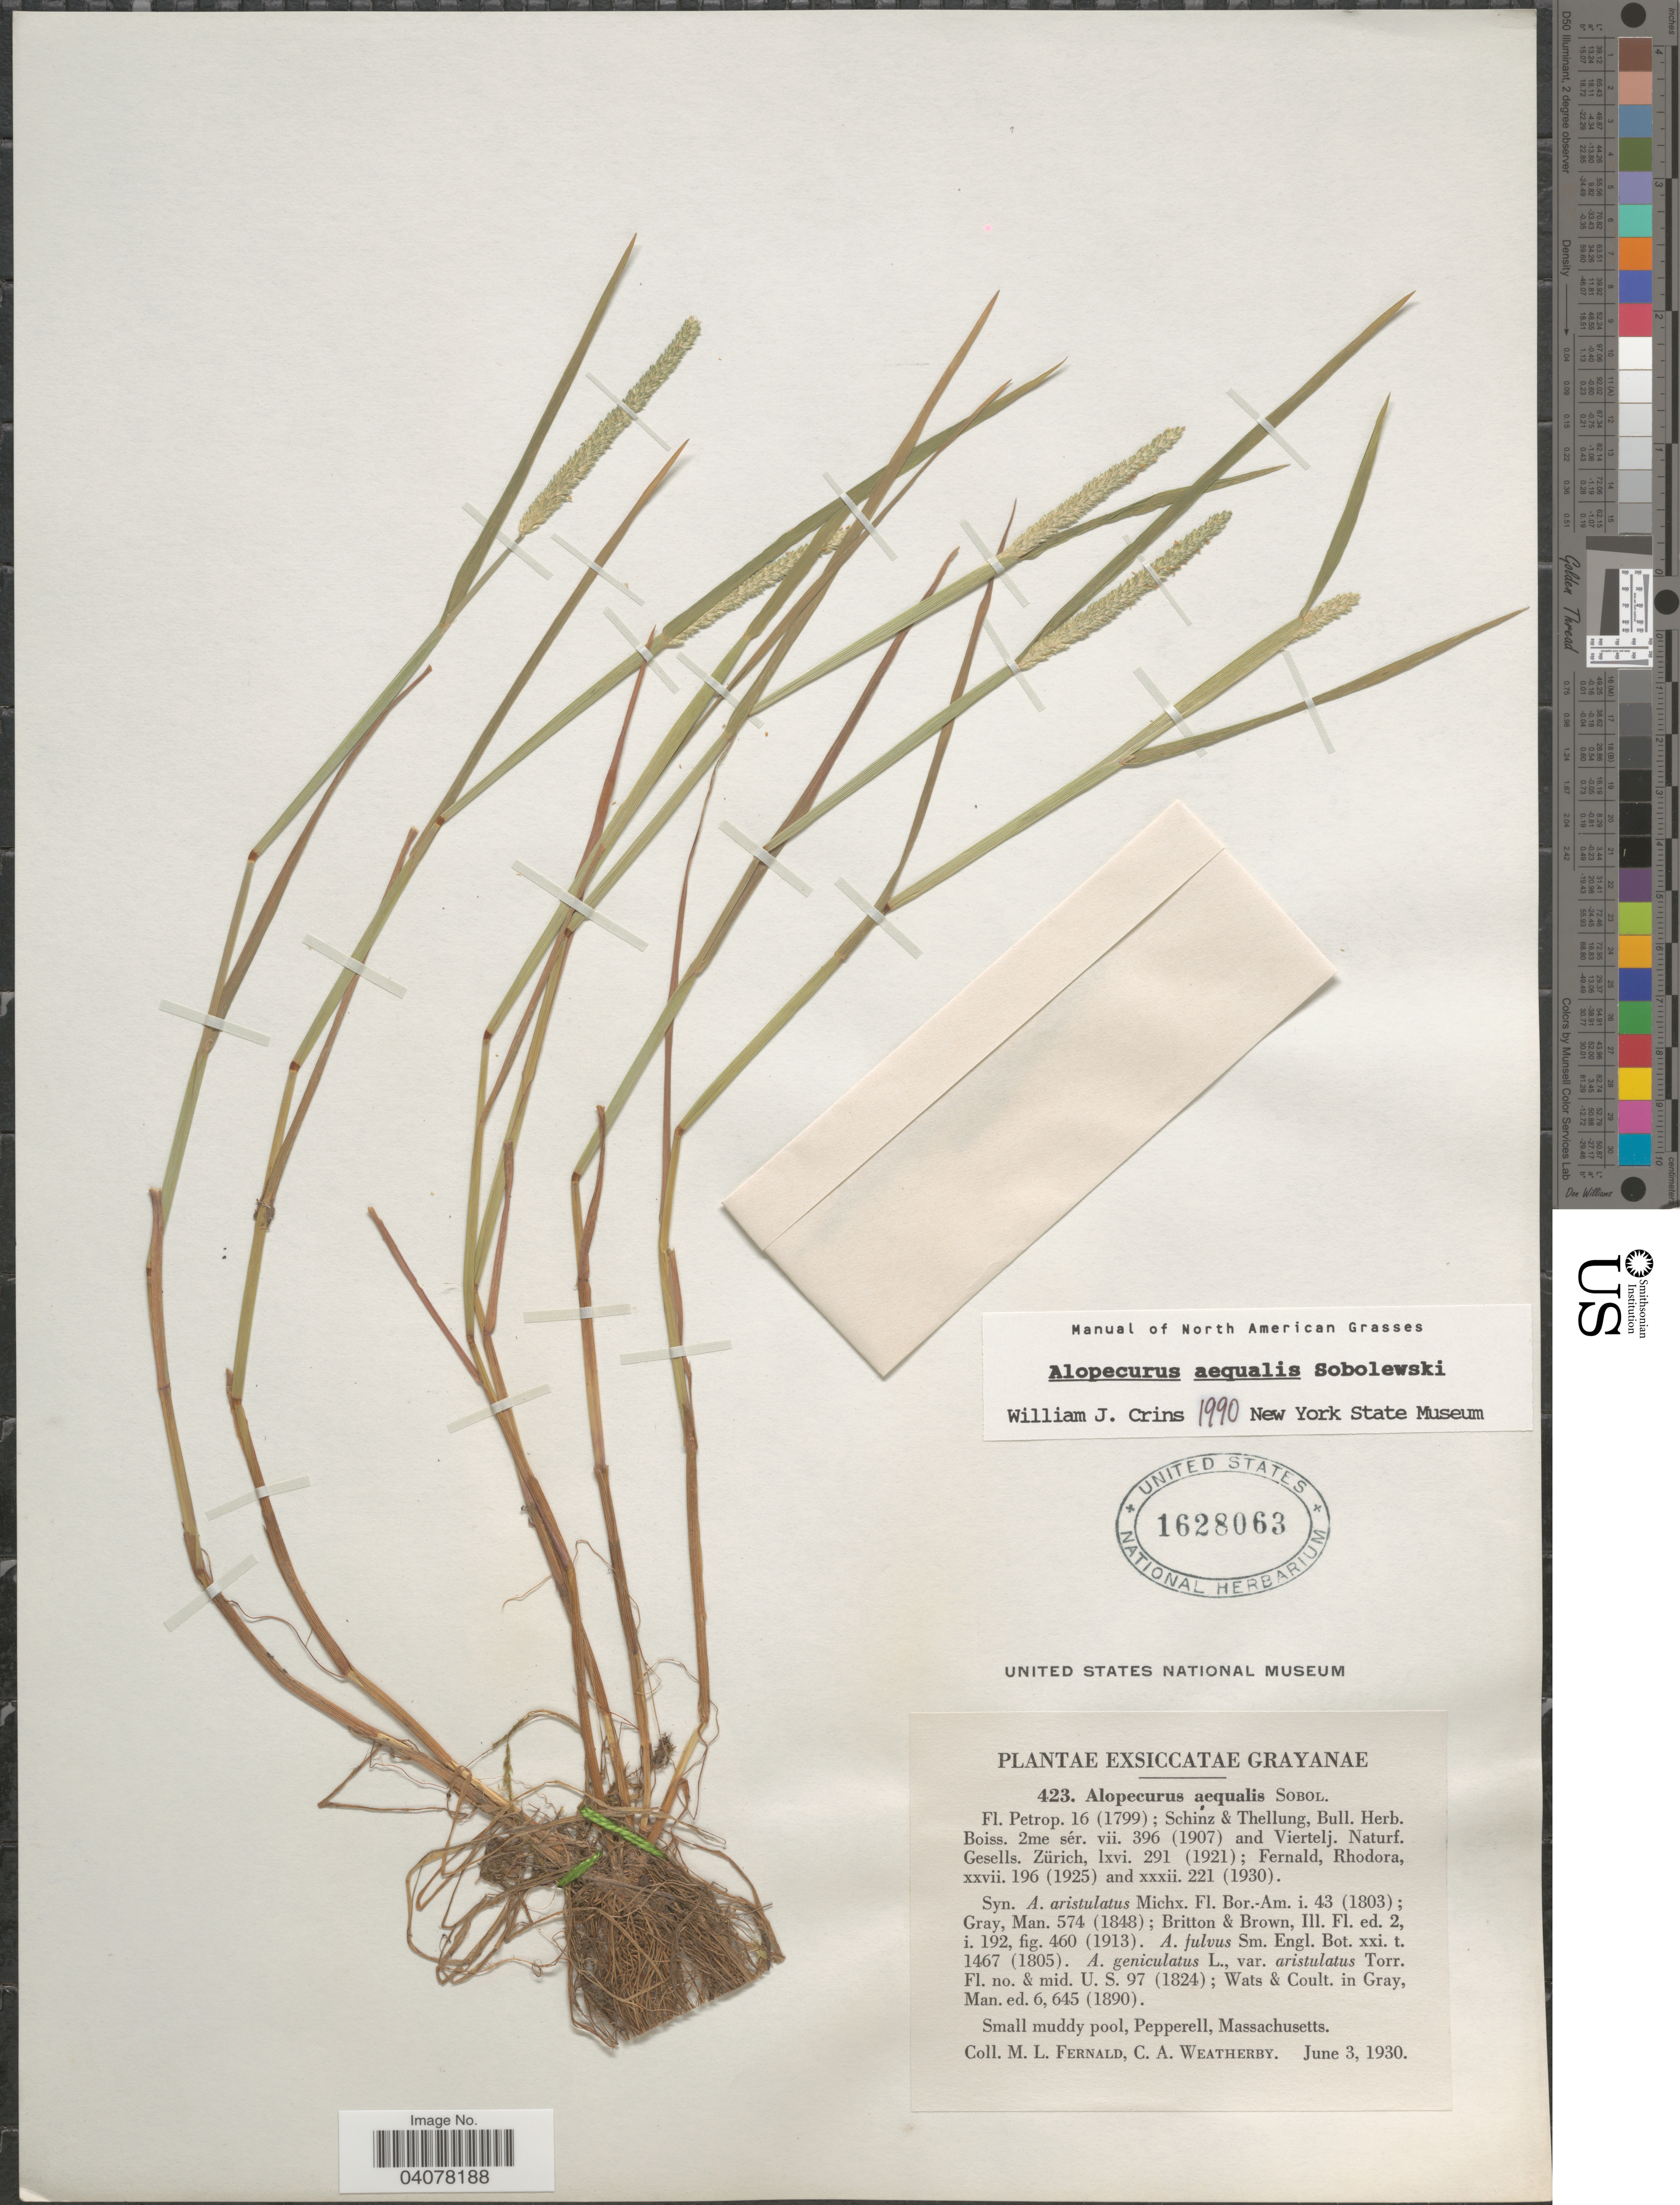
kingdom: Plantae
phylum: Tracheophyta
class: Liliopsida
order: Poales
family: Poaceae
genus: Alopecurus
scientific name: Alopecurus aequalis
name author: Sobol.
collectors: M. L. Fernald & C. A. Weatherby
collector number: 423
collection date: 1930-06-03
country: United States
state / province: Massachusetts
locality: Small muddy pool, Pepperell.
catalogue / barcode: US 1628063